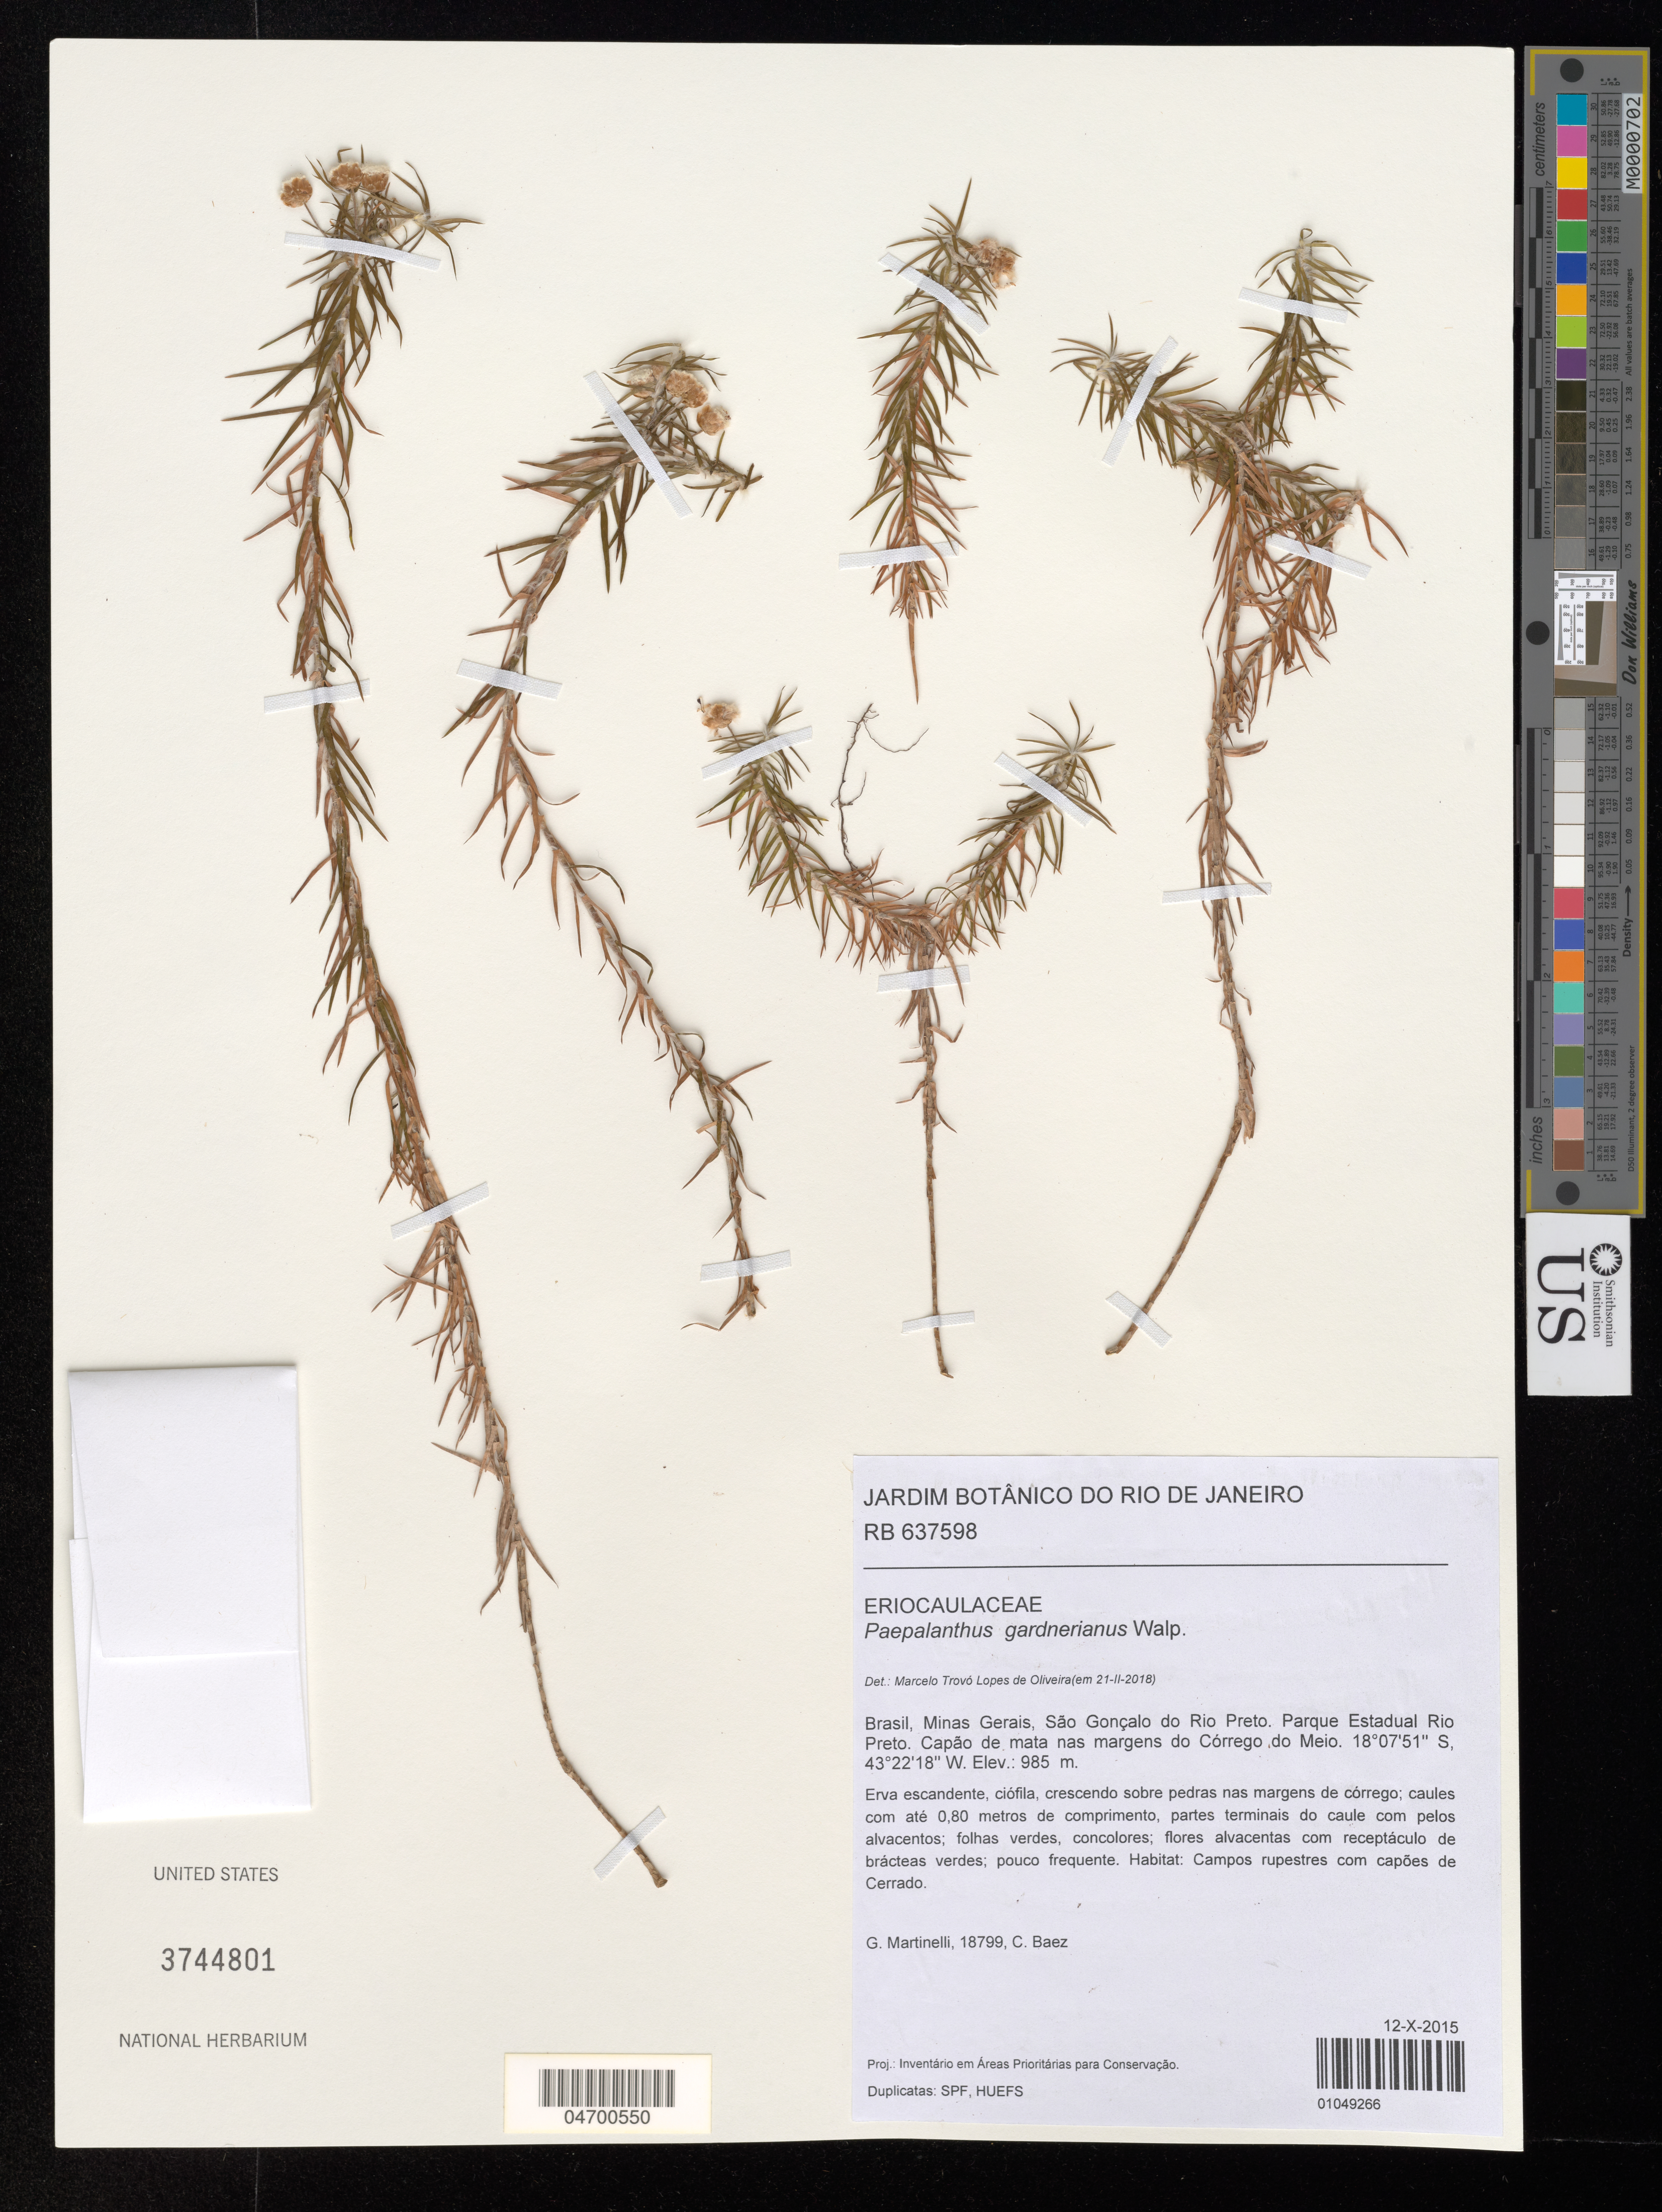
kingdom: Plantae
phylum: Tracheophyta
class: Liliopsida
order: Poales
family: Eriocaulaceae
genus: Paepalanthus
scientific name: Paepalanthus gardnerianus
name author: Walp.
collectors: G. Martinelli & C. Baez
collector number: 18799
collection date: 2015-10-12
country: Brazil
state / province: Minas Gerais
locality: São Gonçalo do Rio Preto. Parque Estadual Rio Preto. Capão de mata nas margens do Córrego do Meio.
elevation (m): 985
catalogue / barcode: US 3744801